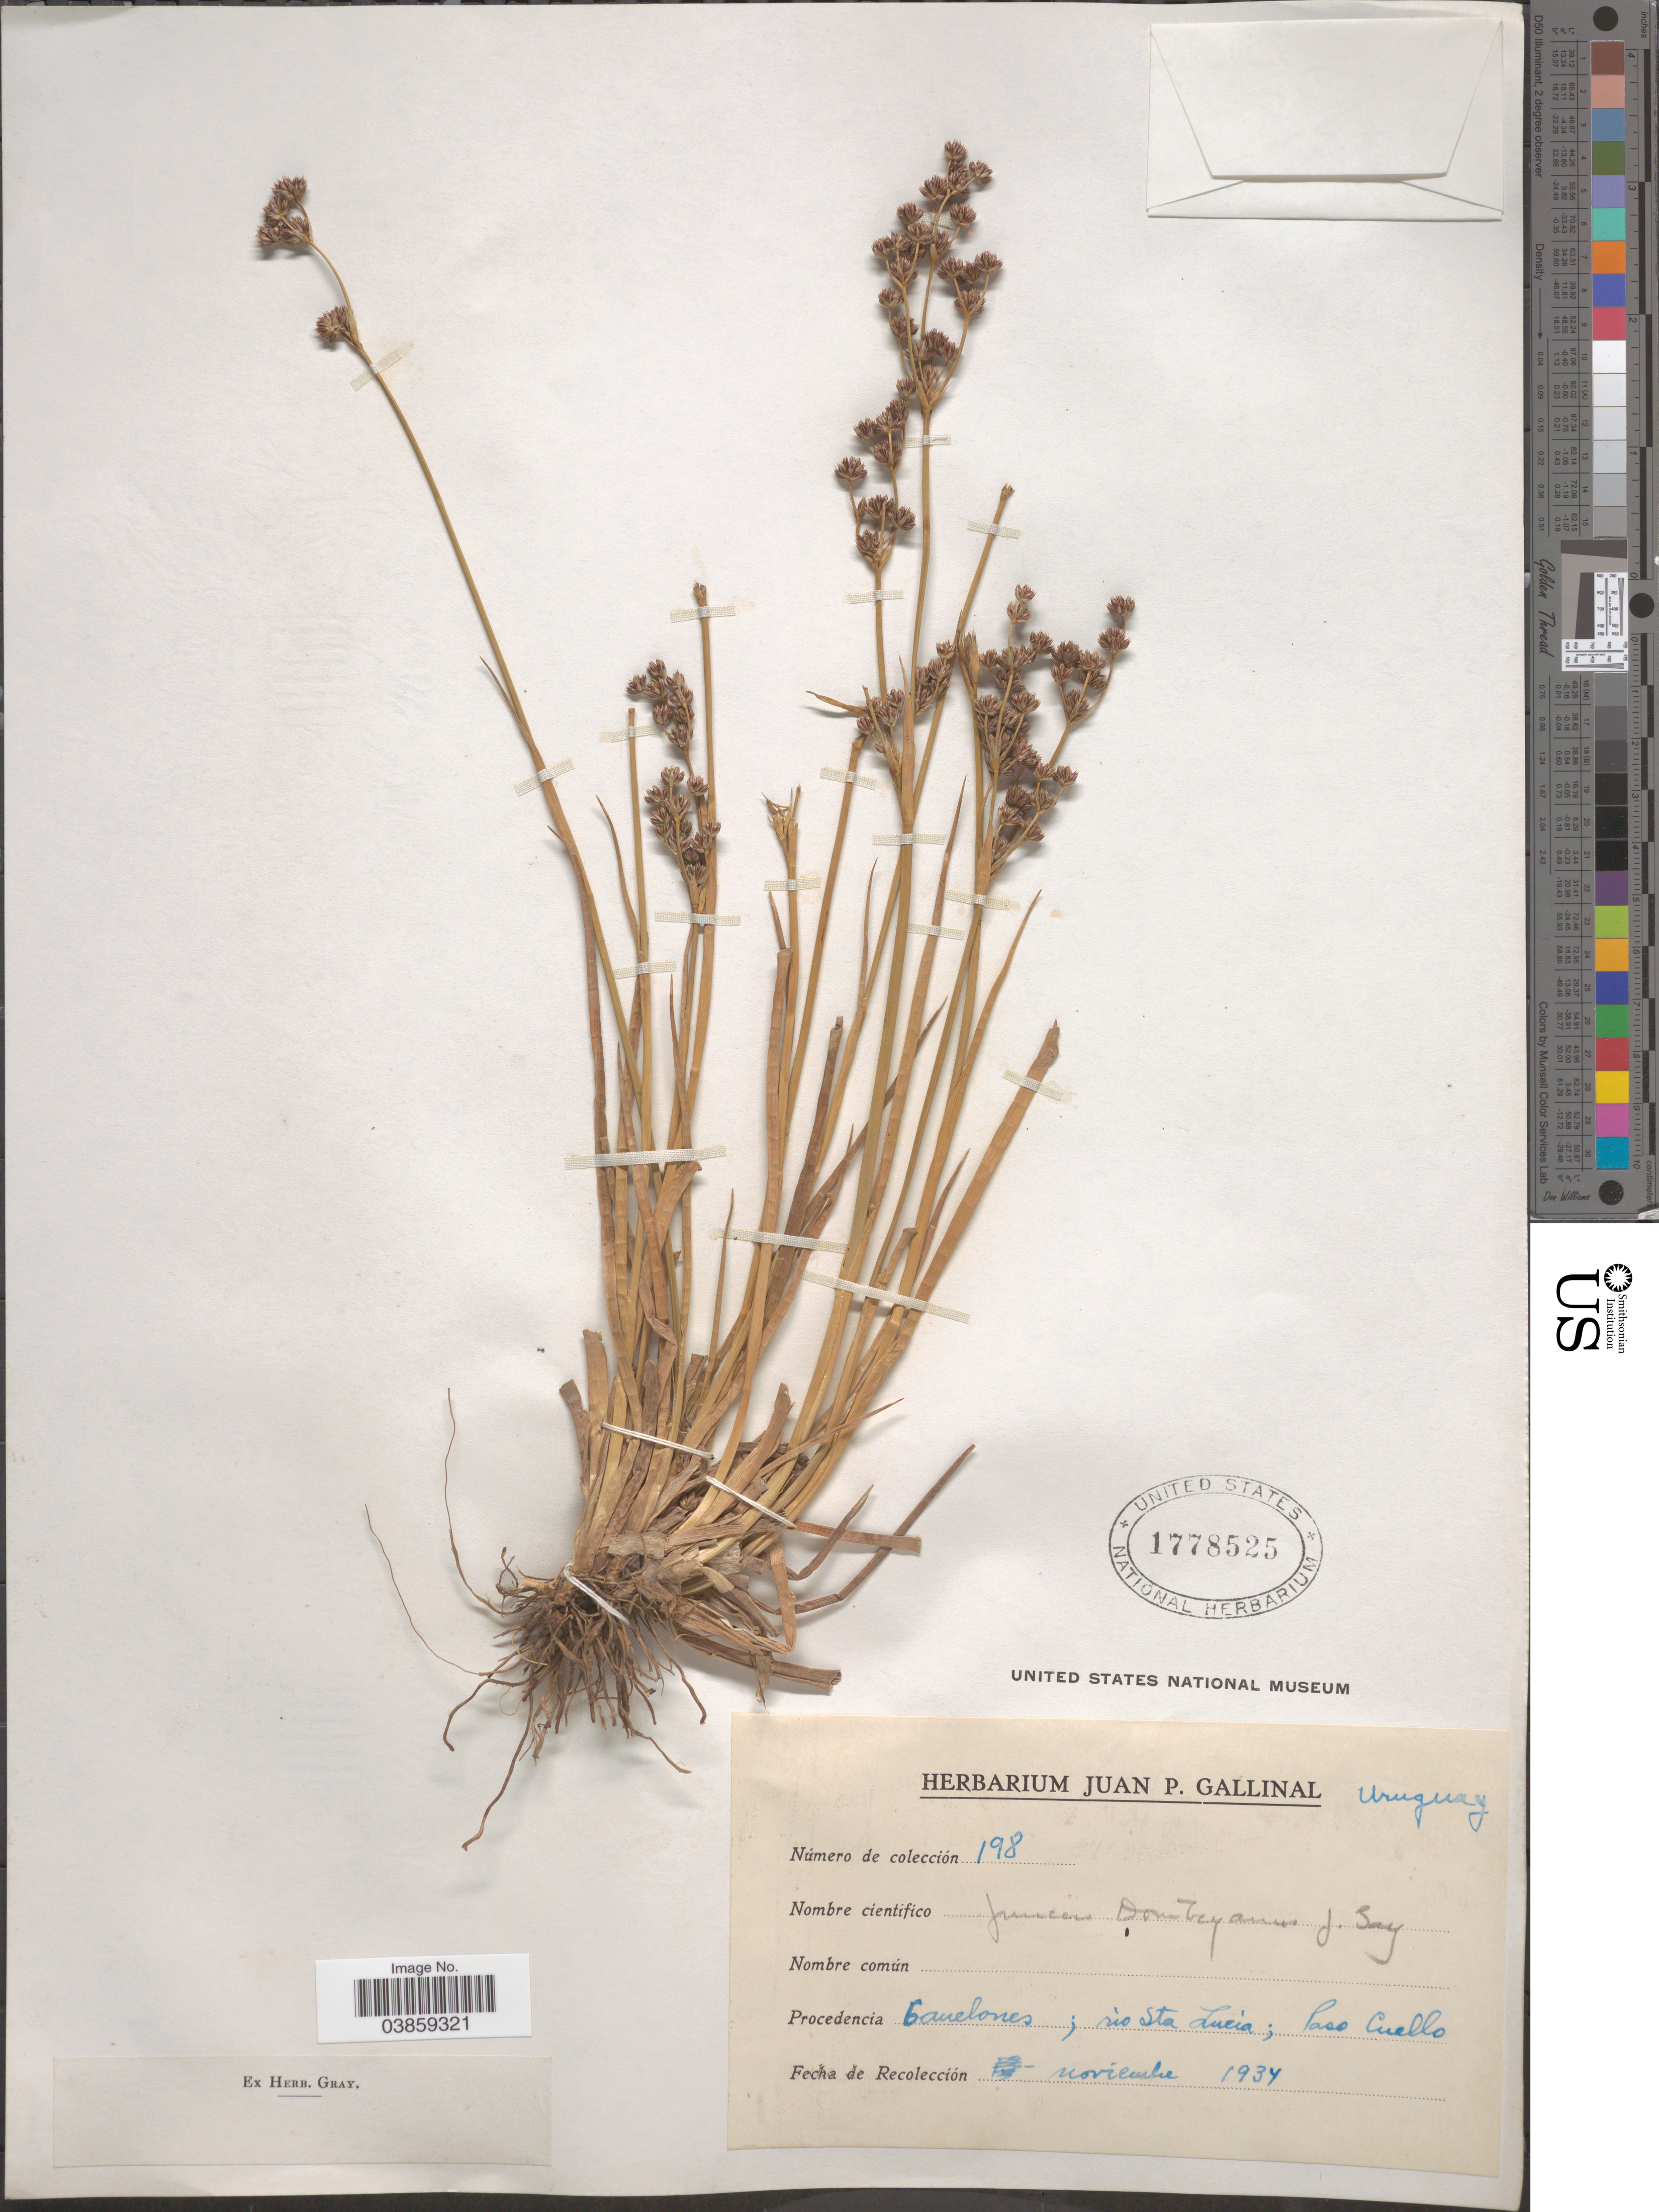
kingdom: Plantae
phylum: Tracheophyta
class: Liliopsida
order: Poales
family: Juncaceae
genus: Juncus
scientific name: Juncus dombeyanus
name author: J. Gay ex Laharpe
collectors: ex herb. Juan P. Gallinal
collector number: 198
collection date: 1934-11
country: Uruguay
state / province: Canelones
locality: Rio Sta Lucia; Pass Cuello.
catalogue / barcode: US 1778525